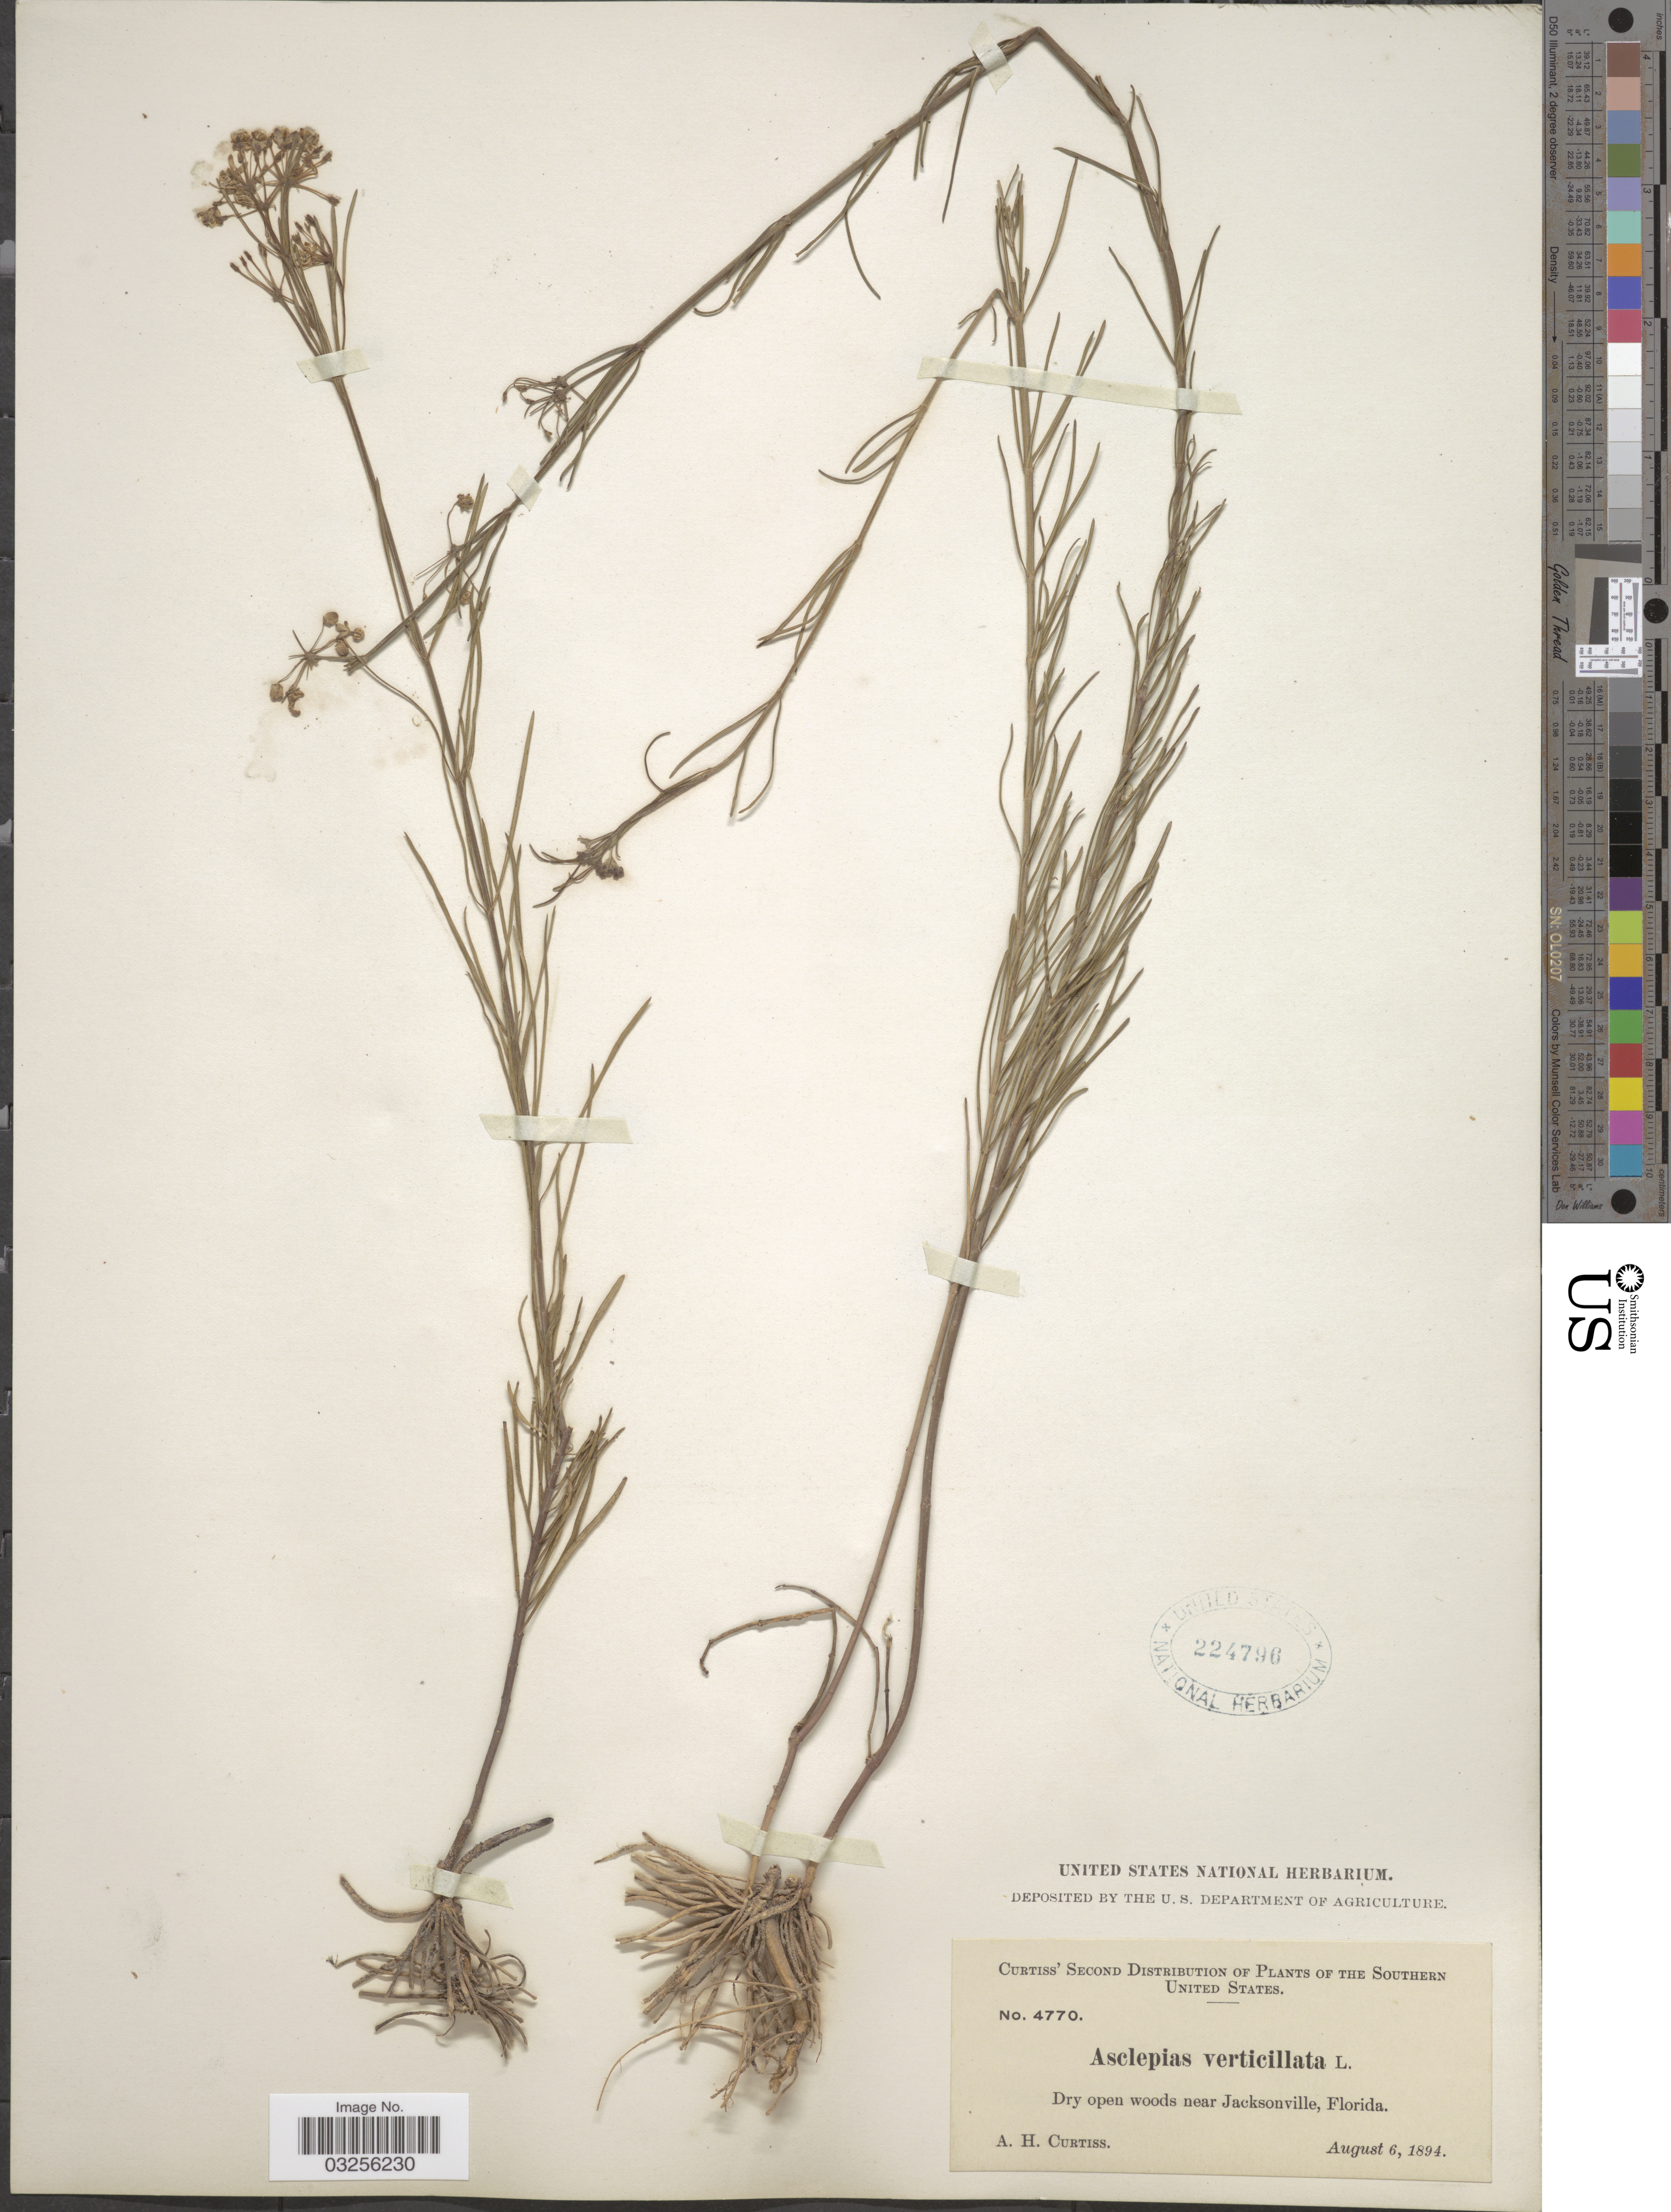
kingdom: Plantae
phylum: Tracheophyta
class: Magnoliopsida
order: Gentianales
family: Apocynaceae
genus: Asclepias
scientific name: Asclepias verticillata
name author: L.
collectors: A. H. Curtiss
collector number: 4770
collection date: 1894-08-06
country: United States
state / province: Florida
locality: Southern United States. Dry open woods near Jacksonville.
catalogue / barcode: US 224796